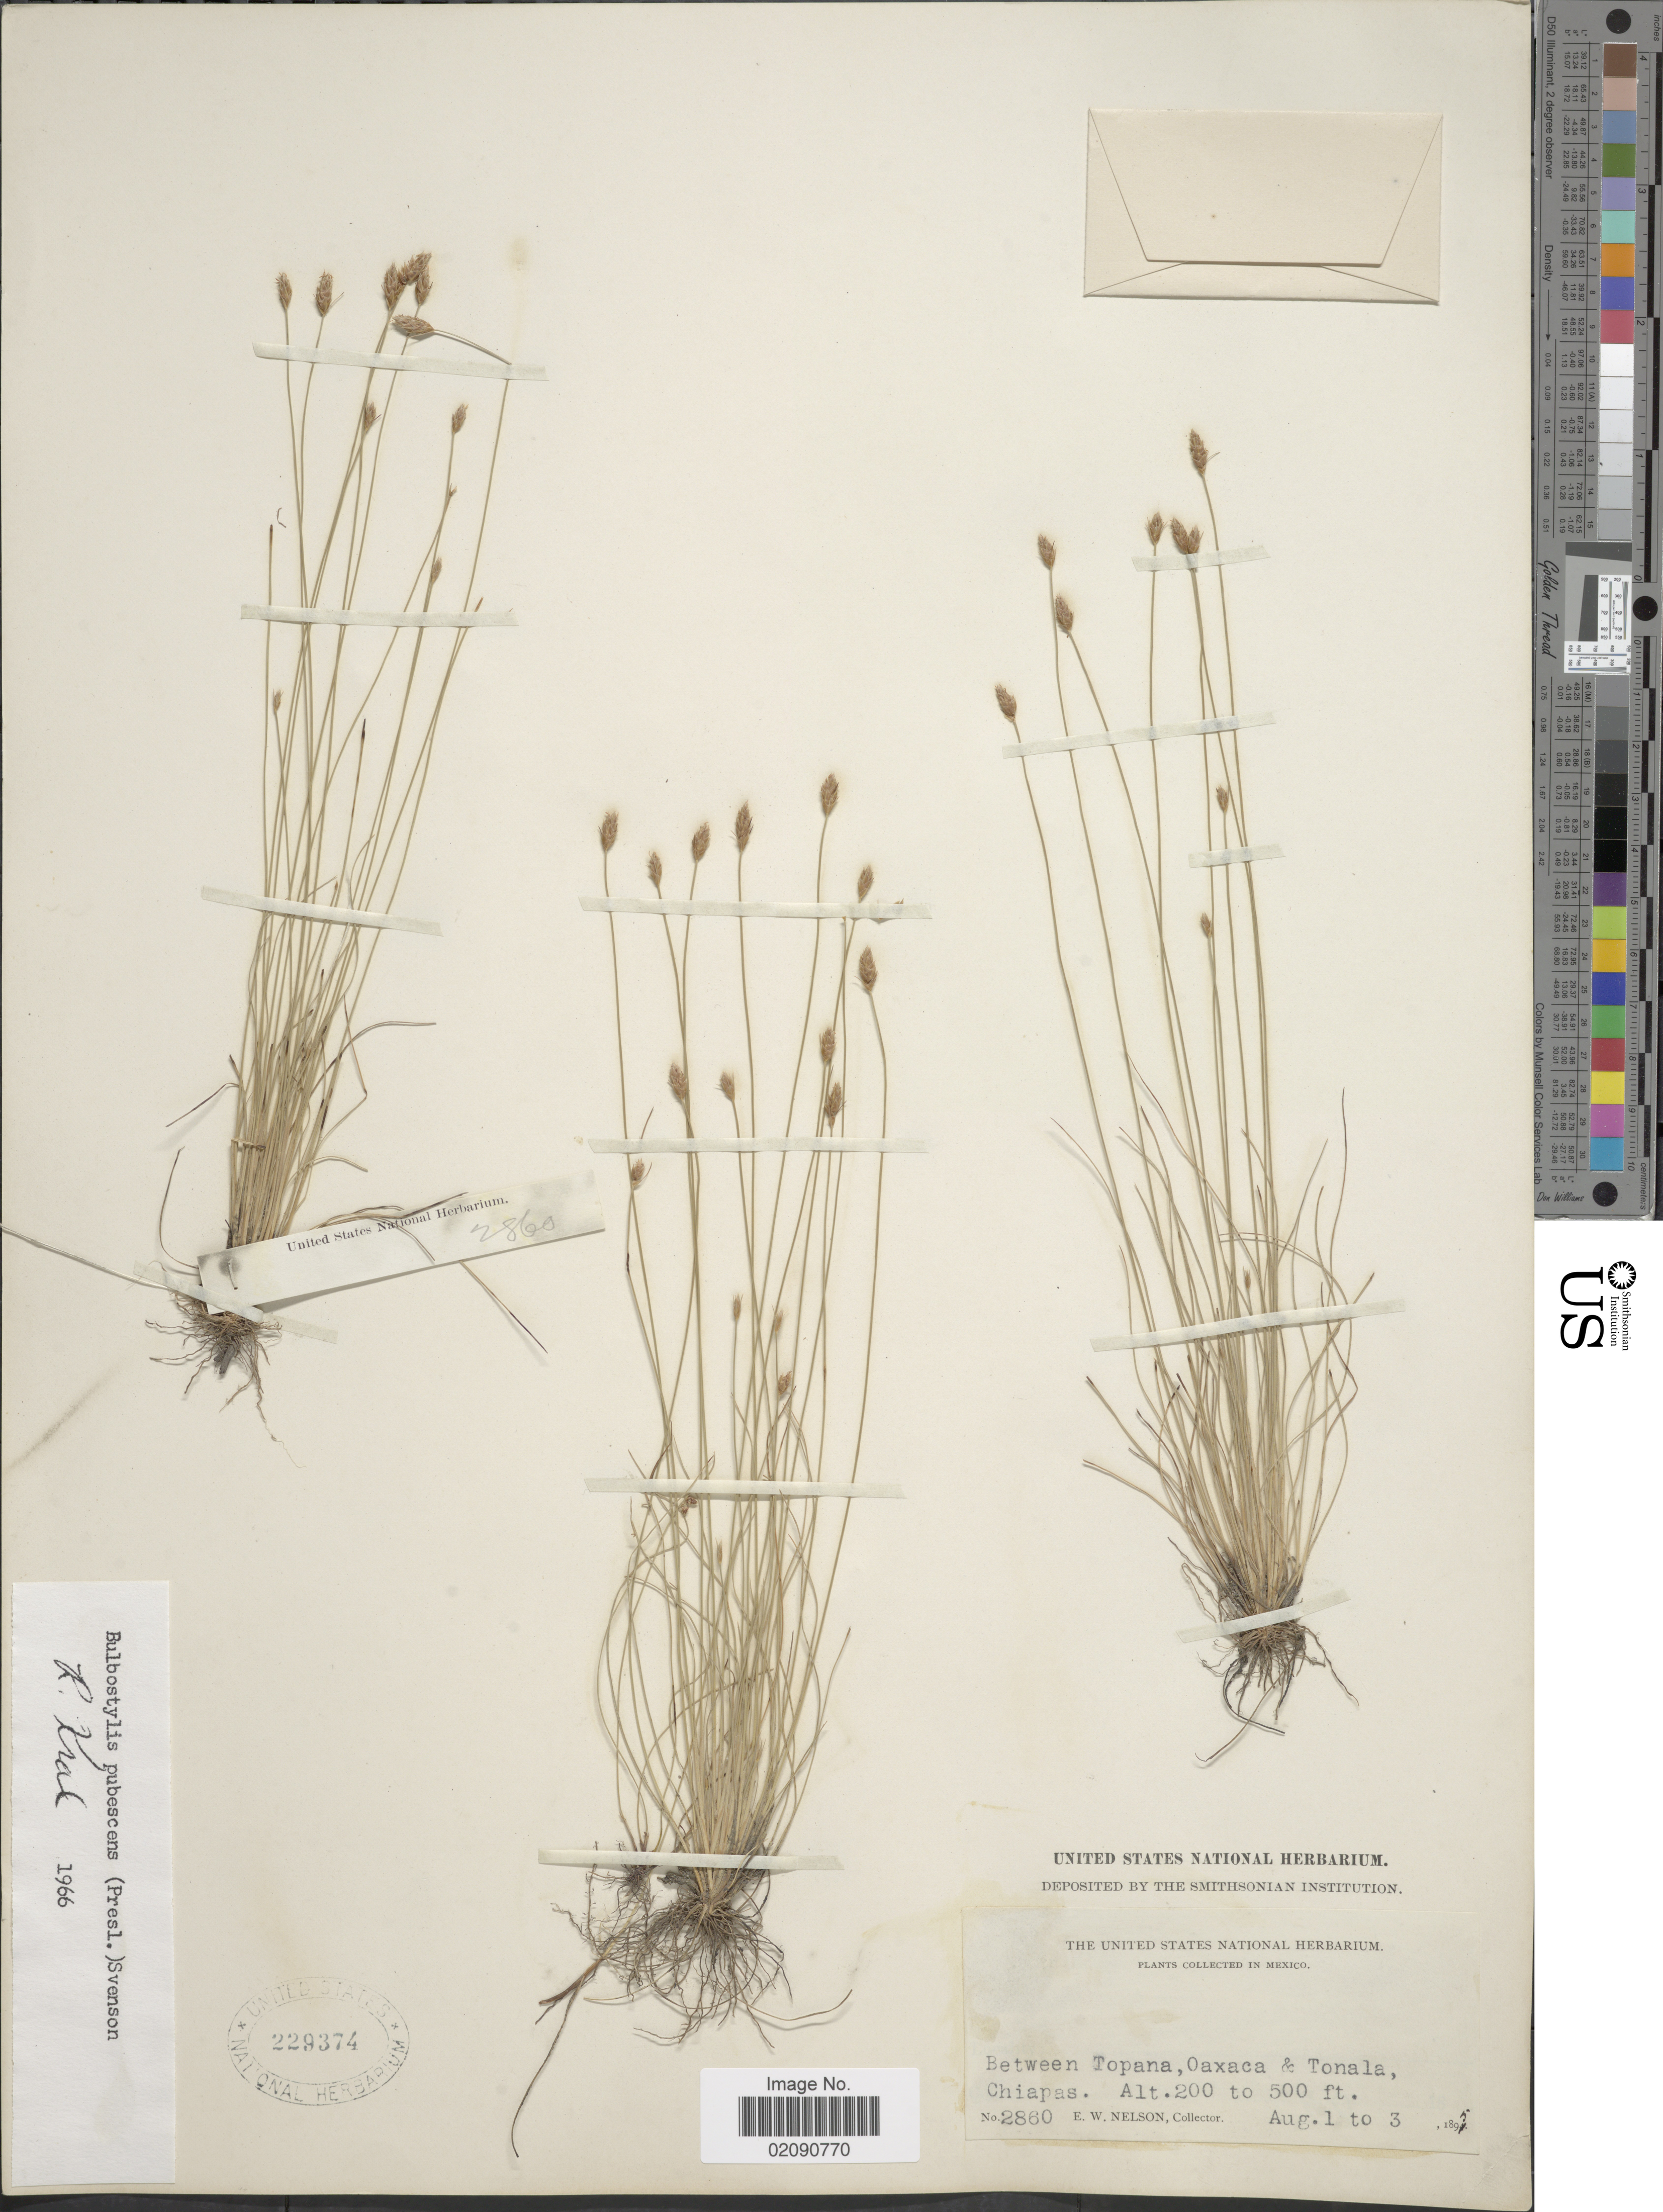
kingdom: Plantae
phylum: Tracheophyta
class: Liliopsida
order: Poales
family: Cyperaceae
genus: Bulbostylis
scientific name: Bulbostylis pubescens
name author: (J. Presl & C. Presl) Svenson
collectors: E. W. Nelson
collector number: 2860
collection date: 1895-08-01/1895-08-03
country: Mexico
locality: Between Topana, Oaxaca & Tonala, Chiapas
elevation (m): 61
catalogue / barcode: US 229374